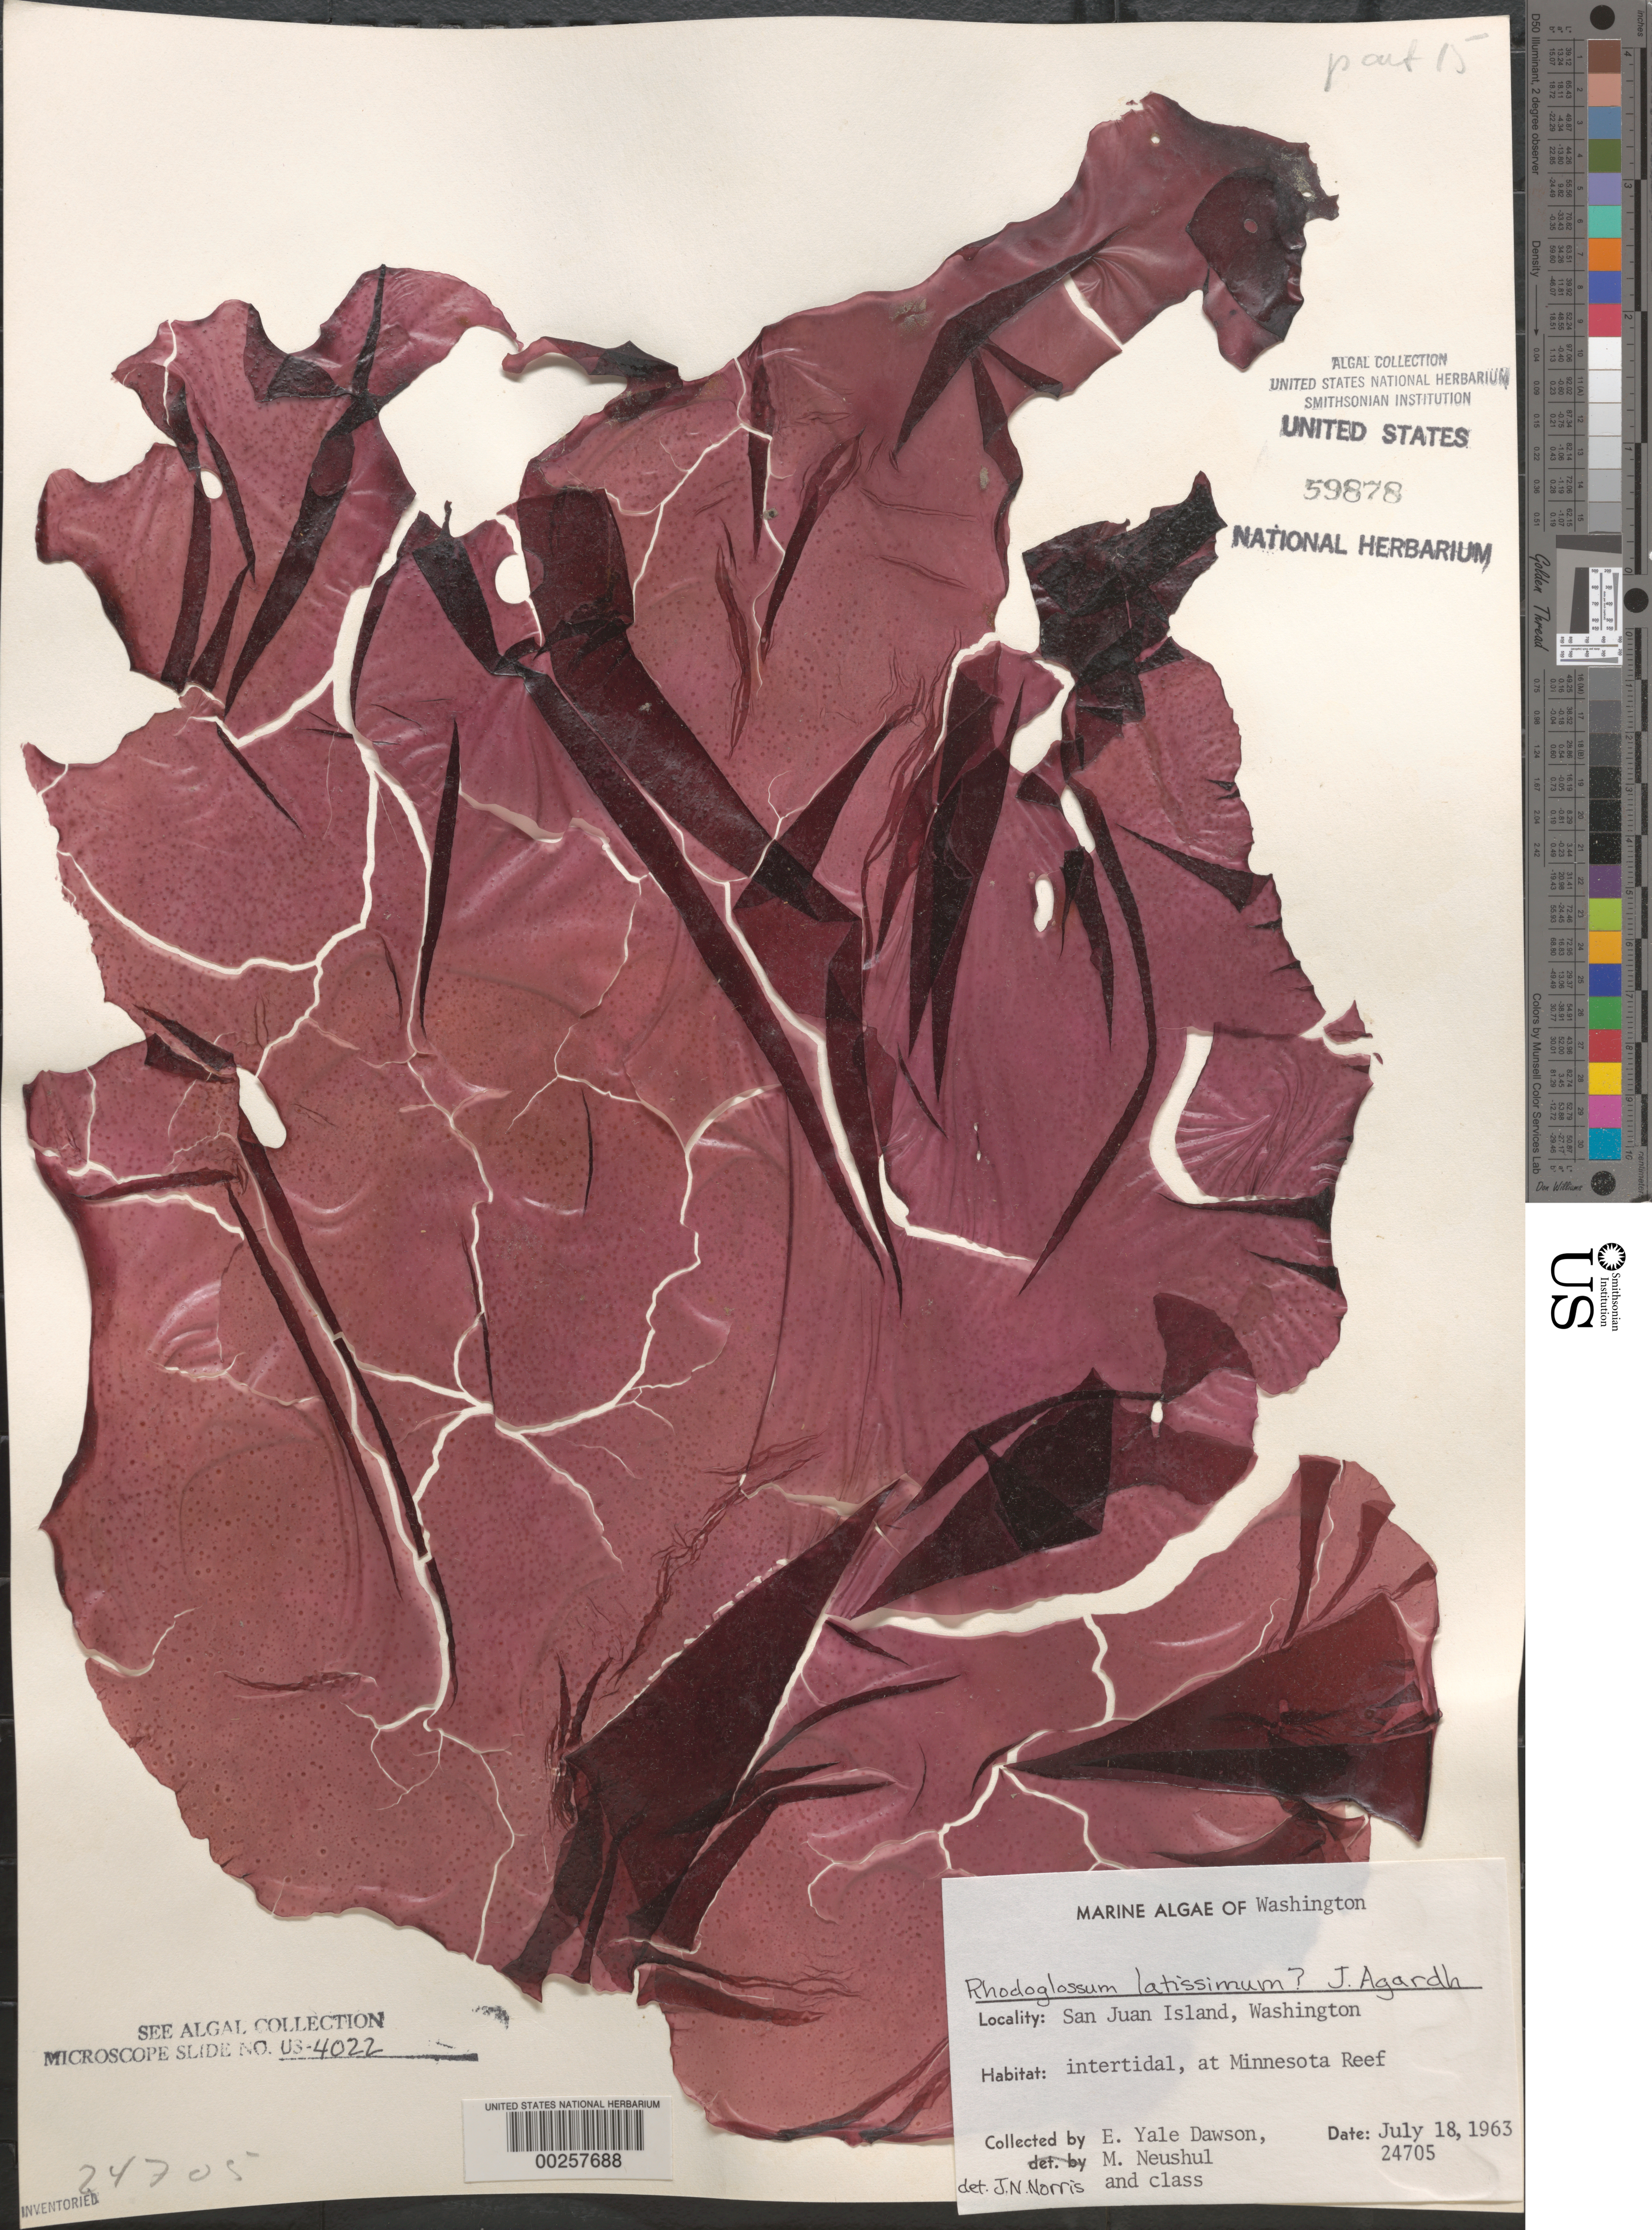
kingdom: Plantae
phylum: Rhodophyta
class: Florideophyceae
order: Gigartinales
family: Gigartinaceae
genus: Iridaea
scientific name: Iridaea latissima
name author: (Hooker f. & Harv.) Grunow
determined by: Algae name updating Project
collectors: E. Y. Dawson, M. Neushul & Algae Class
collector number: EYD 24705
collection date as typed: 18 Jul 1963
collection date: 1963-07-18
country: United States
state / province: Washington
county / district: San Juan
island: San Juan Island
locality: Minnesota Reef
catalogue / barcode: US 59878